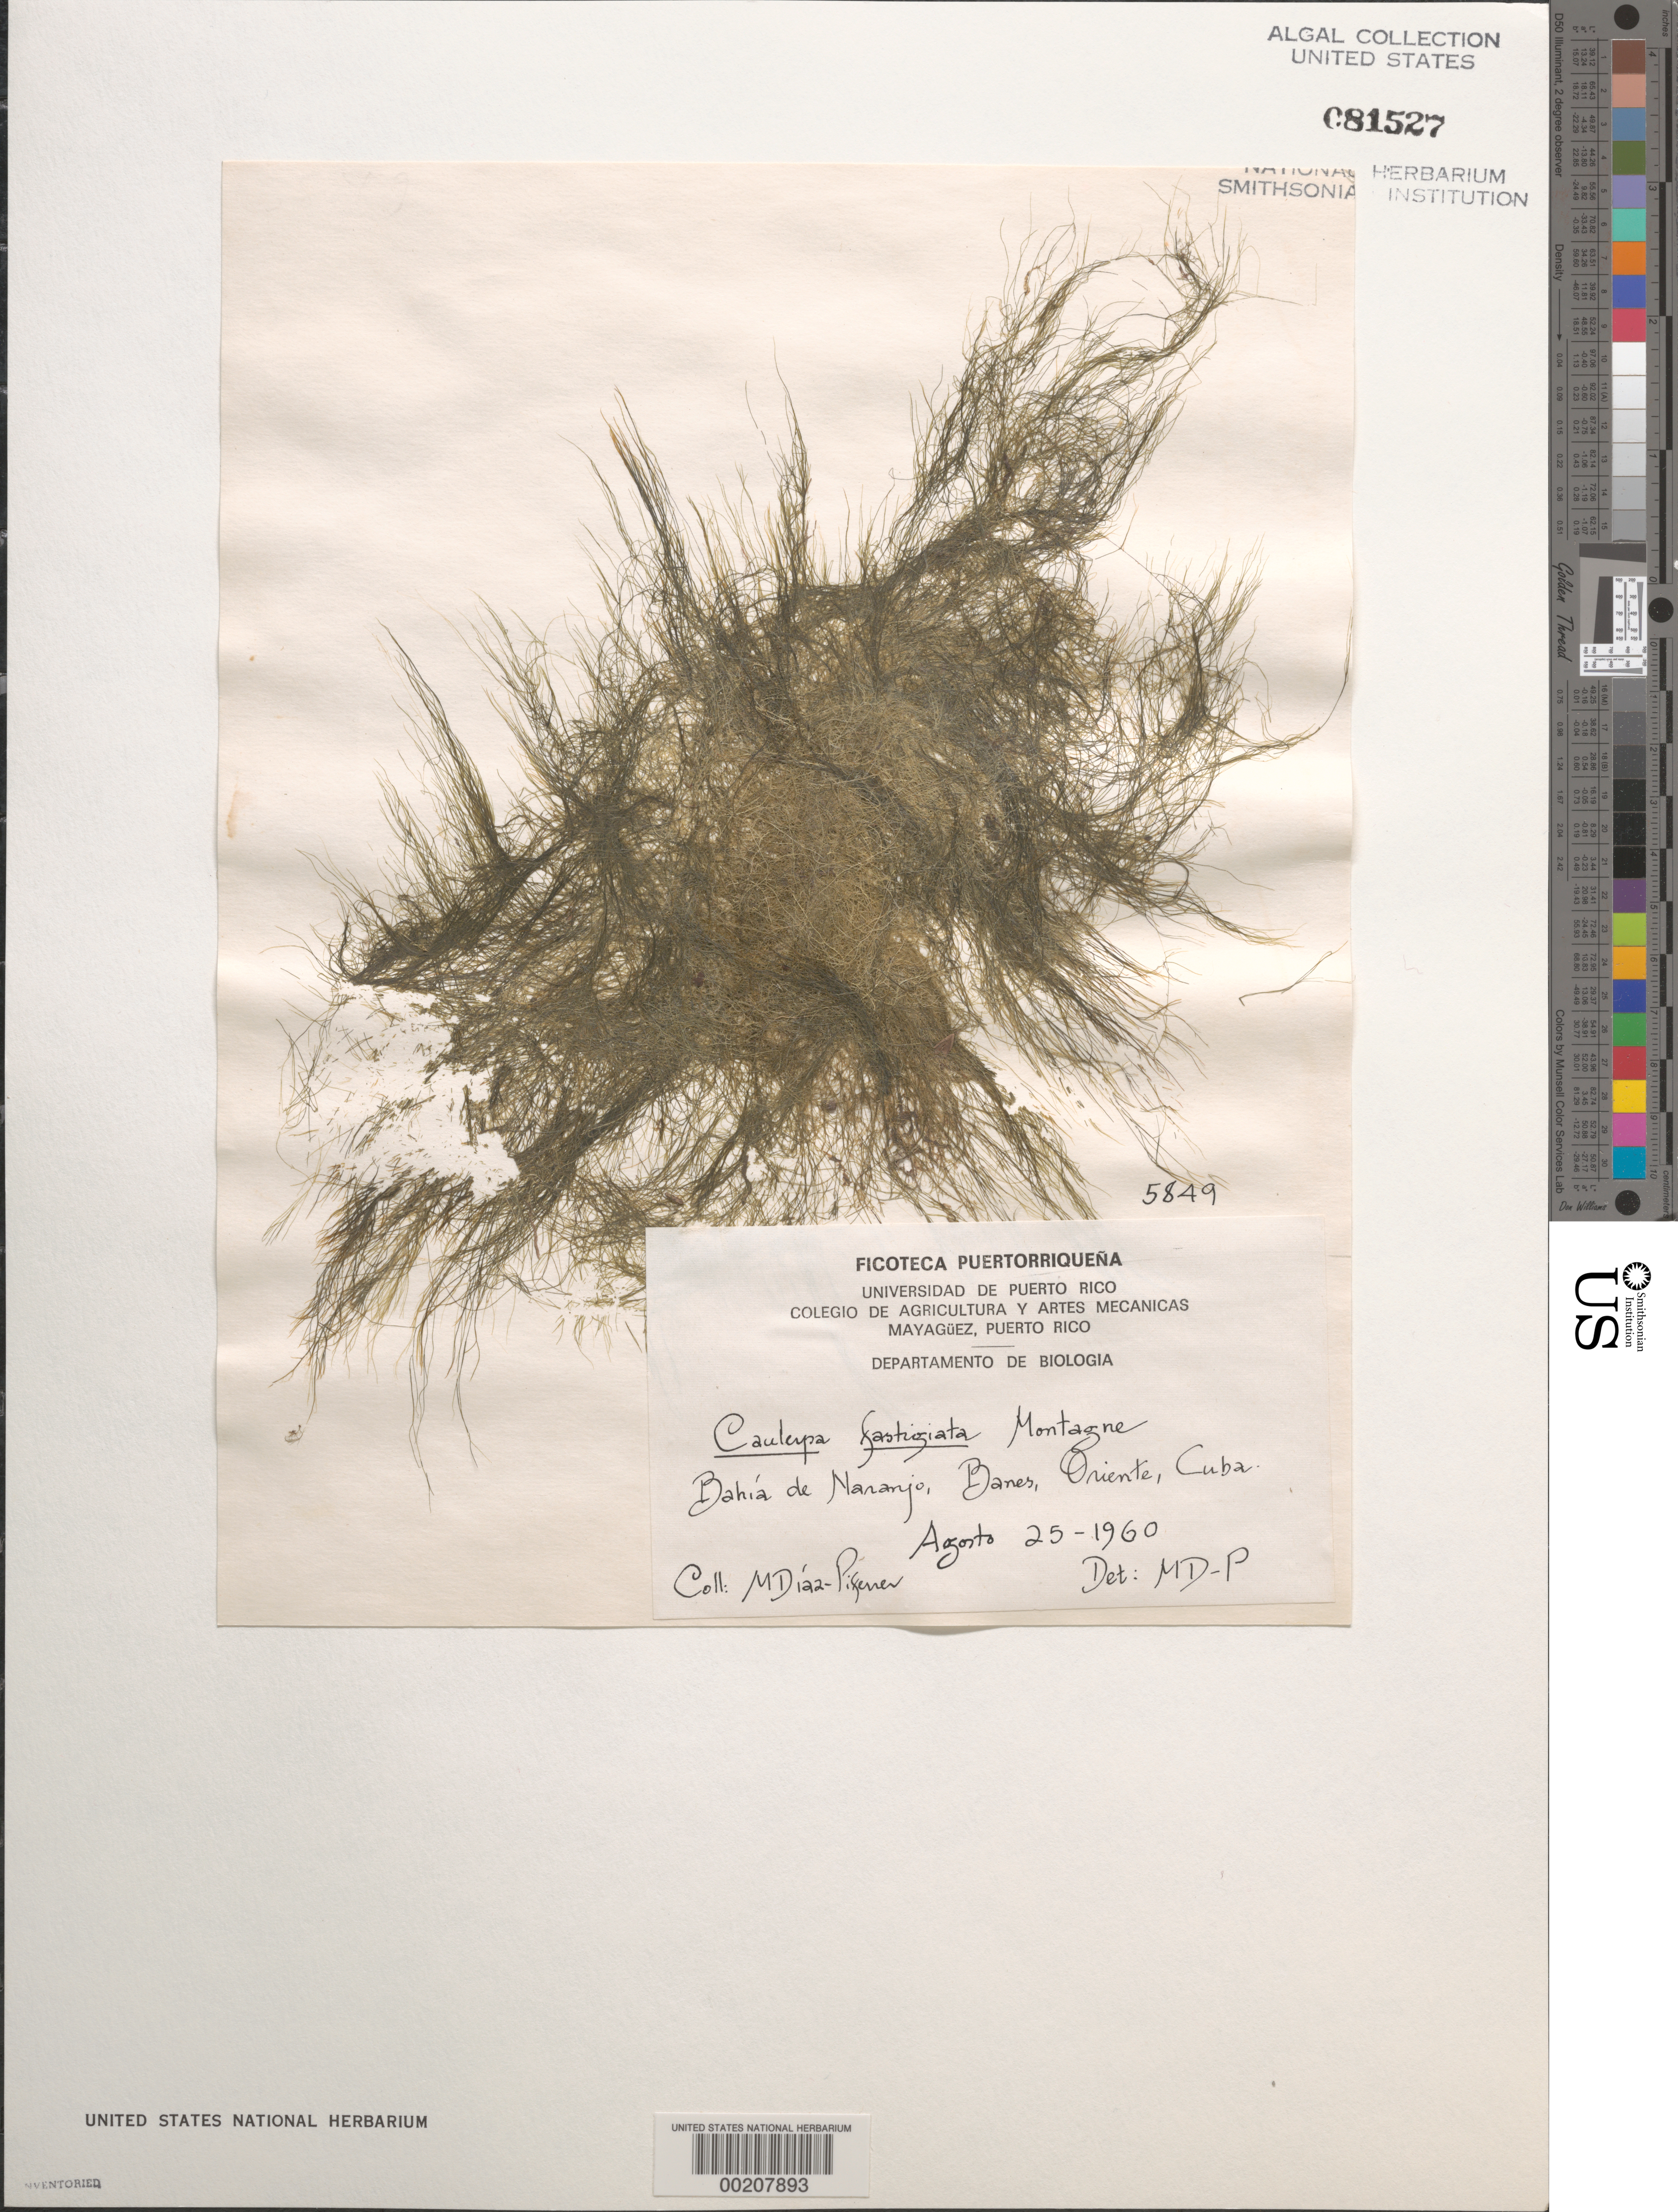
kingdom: Plantae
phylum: Chlorophyta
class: Ulvophyceae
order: Bryopsidales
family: Caulerpaceae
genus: Caulerpa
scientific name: Caulerpa fastigiata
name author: Mont.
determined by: Diaz-Piferrer, M.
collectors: M. Diaz-Piferrer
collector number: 5849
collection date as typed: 25 Aug 1960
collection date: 1960-08-25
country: Cuba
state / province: Santiago de Cuba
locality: Bahia de Naranjo, Banes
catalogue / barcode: US 81527